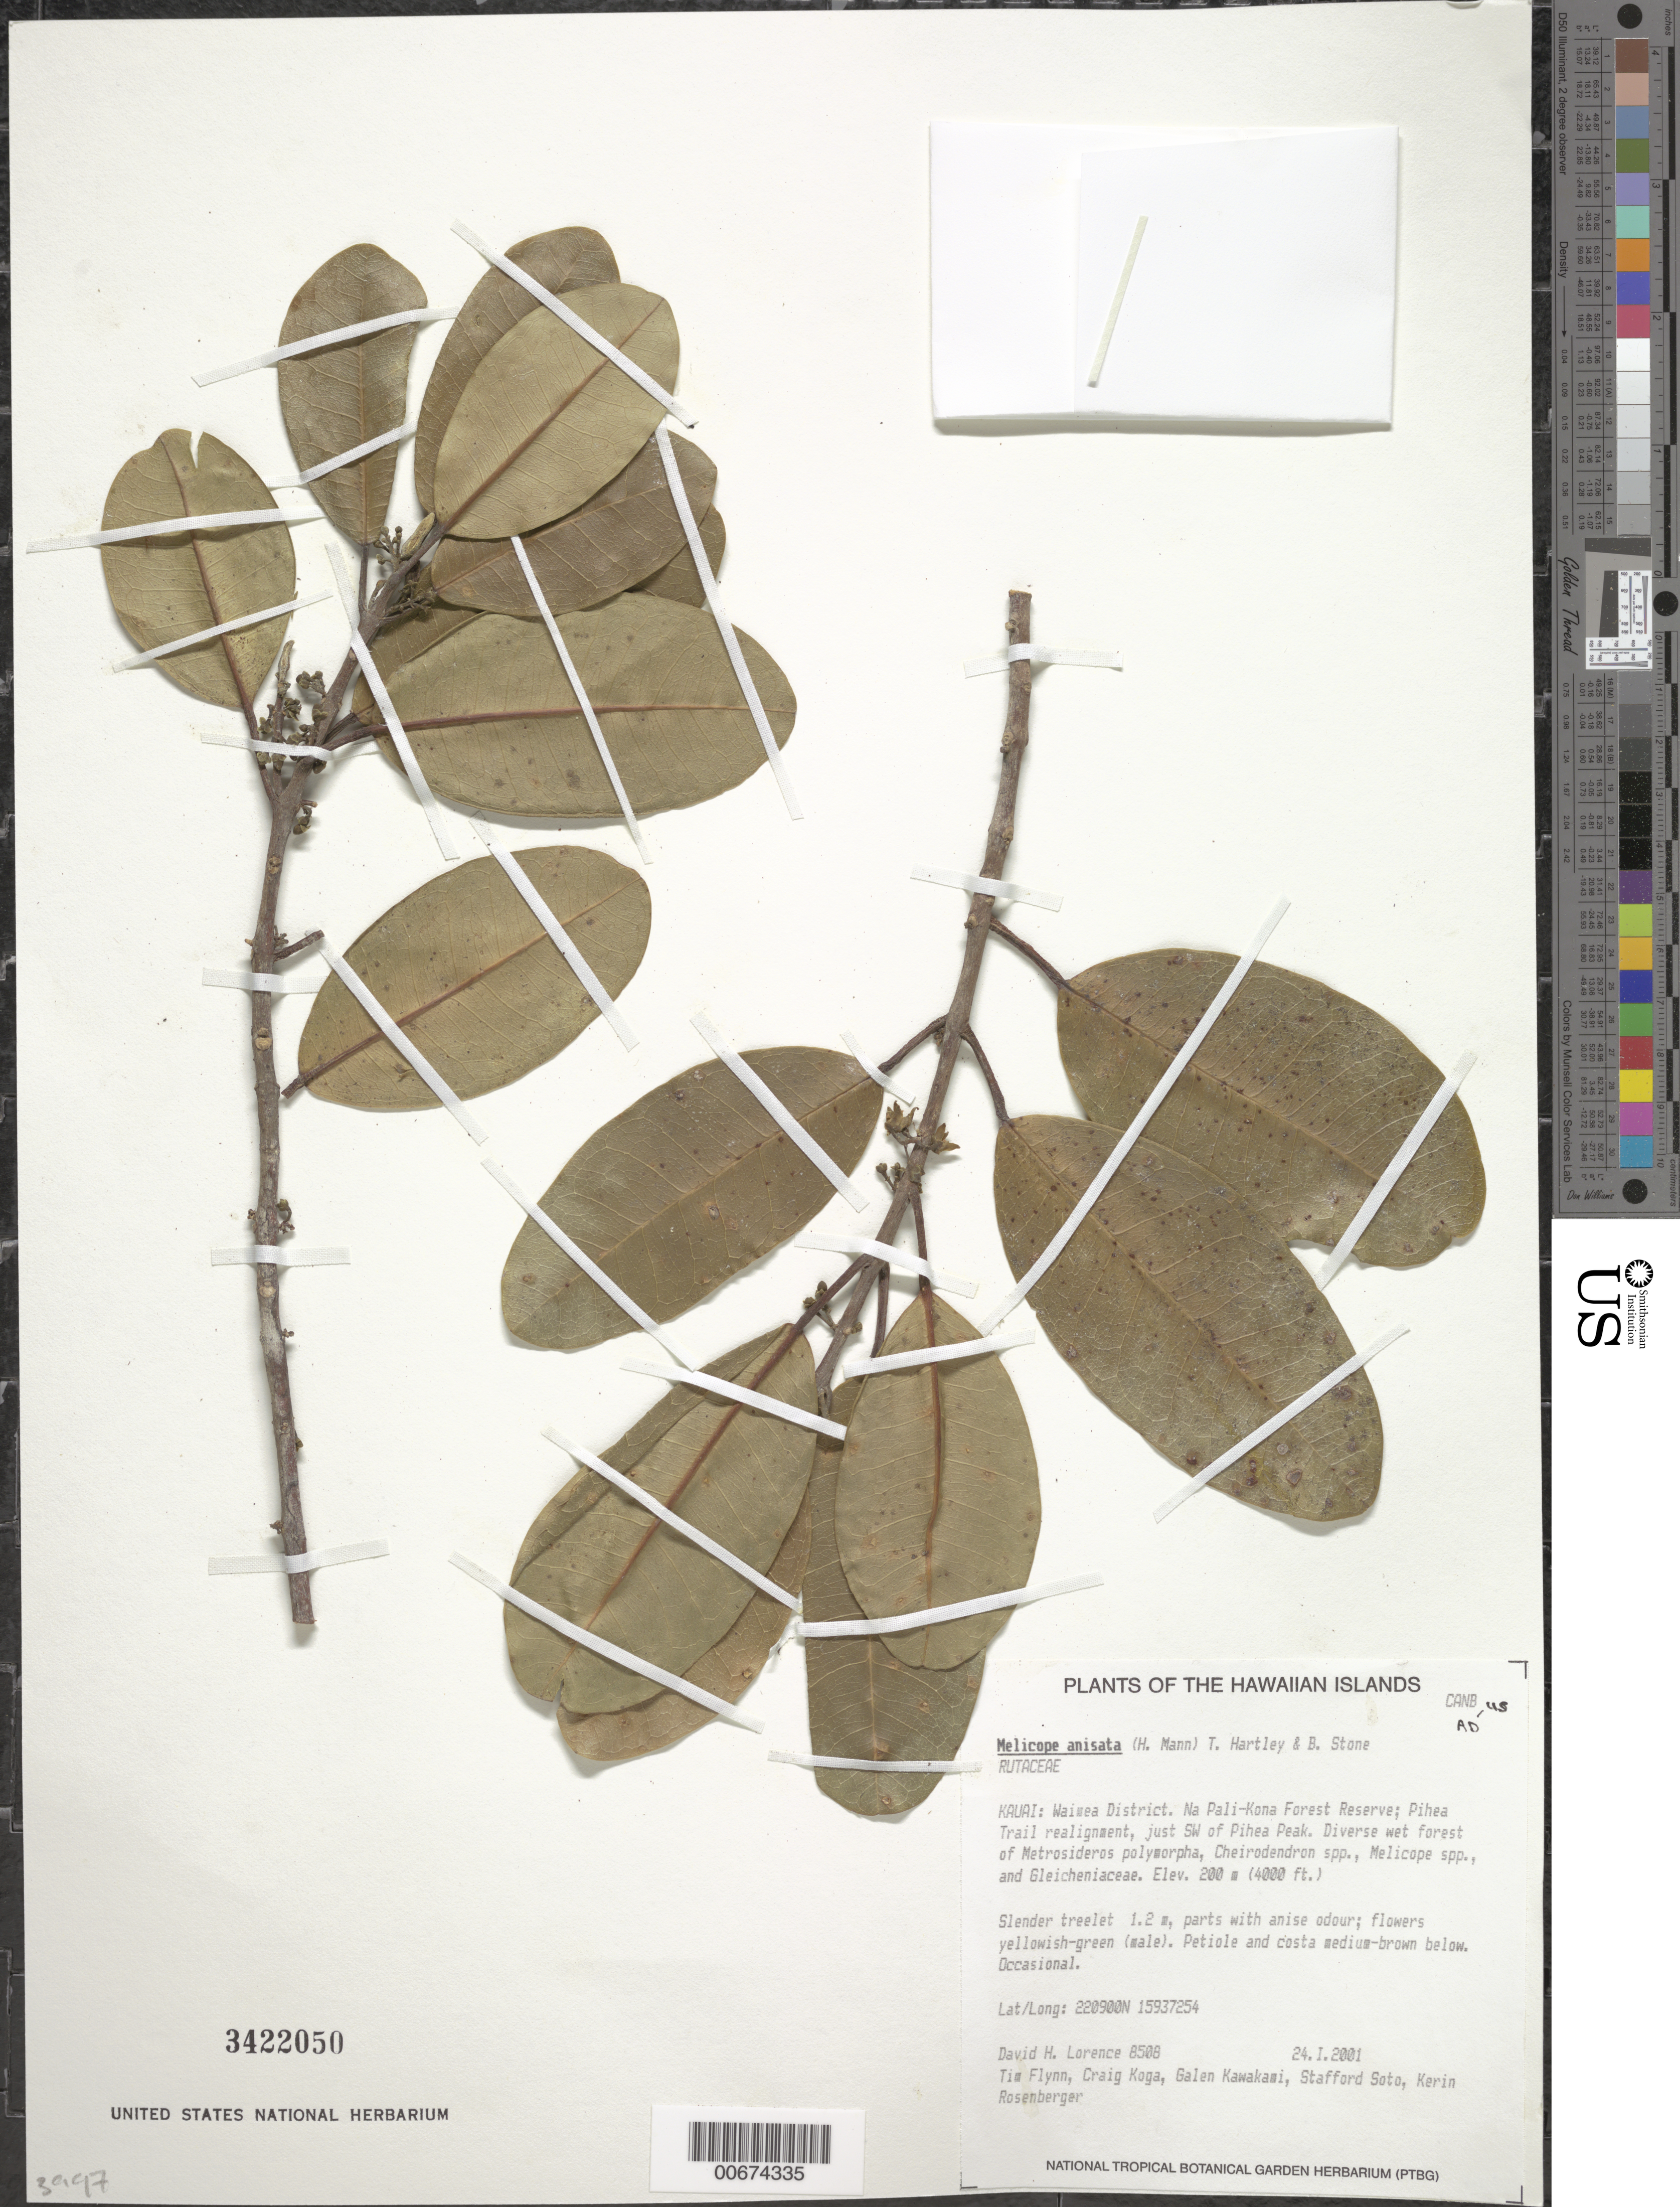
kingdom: Plantae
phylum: Tracheophyta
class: Magnoliopsida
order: Sapindales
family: Rutaceae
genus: Melicope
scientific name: Melicope anisata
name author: (H. Mann) T.G. Hartley & B.C. Stone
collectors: D. Lorence, T. W. Flynn, C. Koga, G. Kawakami, S. Soto & K. Rosenberger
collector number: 8508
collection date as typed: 24 Jan 2001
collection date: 2001-01-24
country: United States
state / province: Hawaii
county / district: Kauai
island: Kaua'i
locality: Waimea District, Na Pali-Kona Forest Reserve; Pihea trail realignment, just SW of Pihea Peak.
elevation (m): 1219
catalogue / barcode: US 3422050